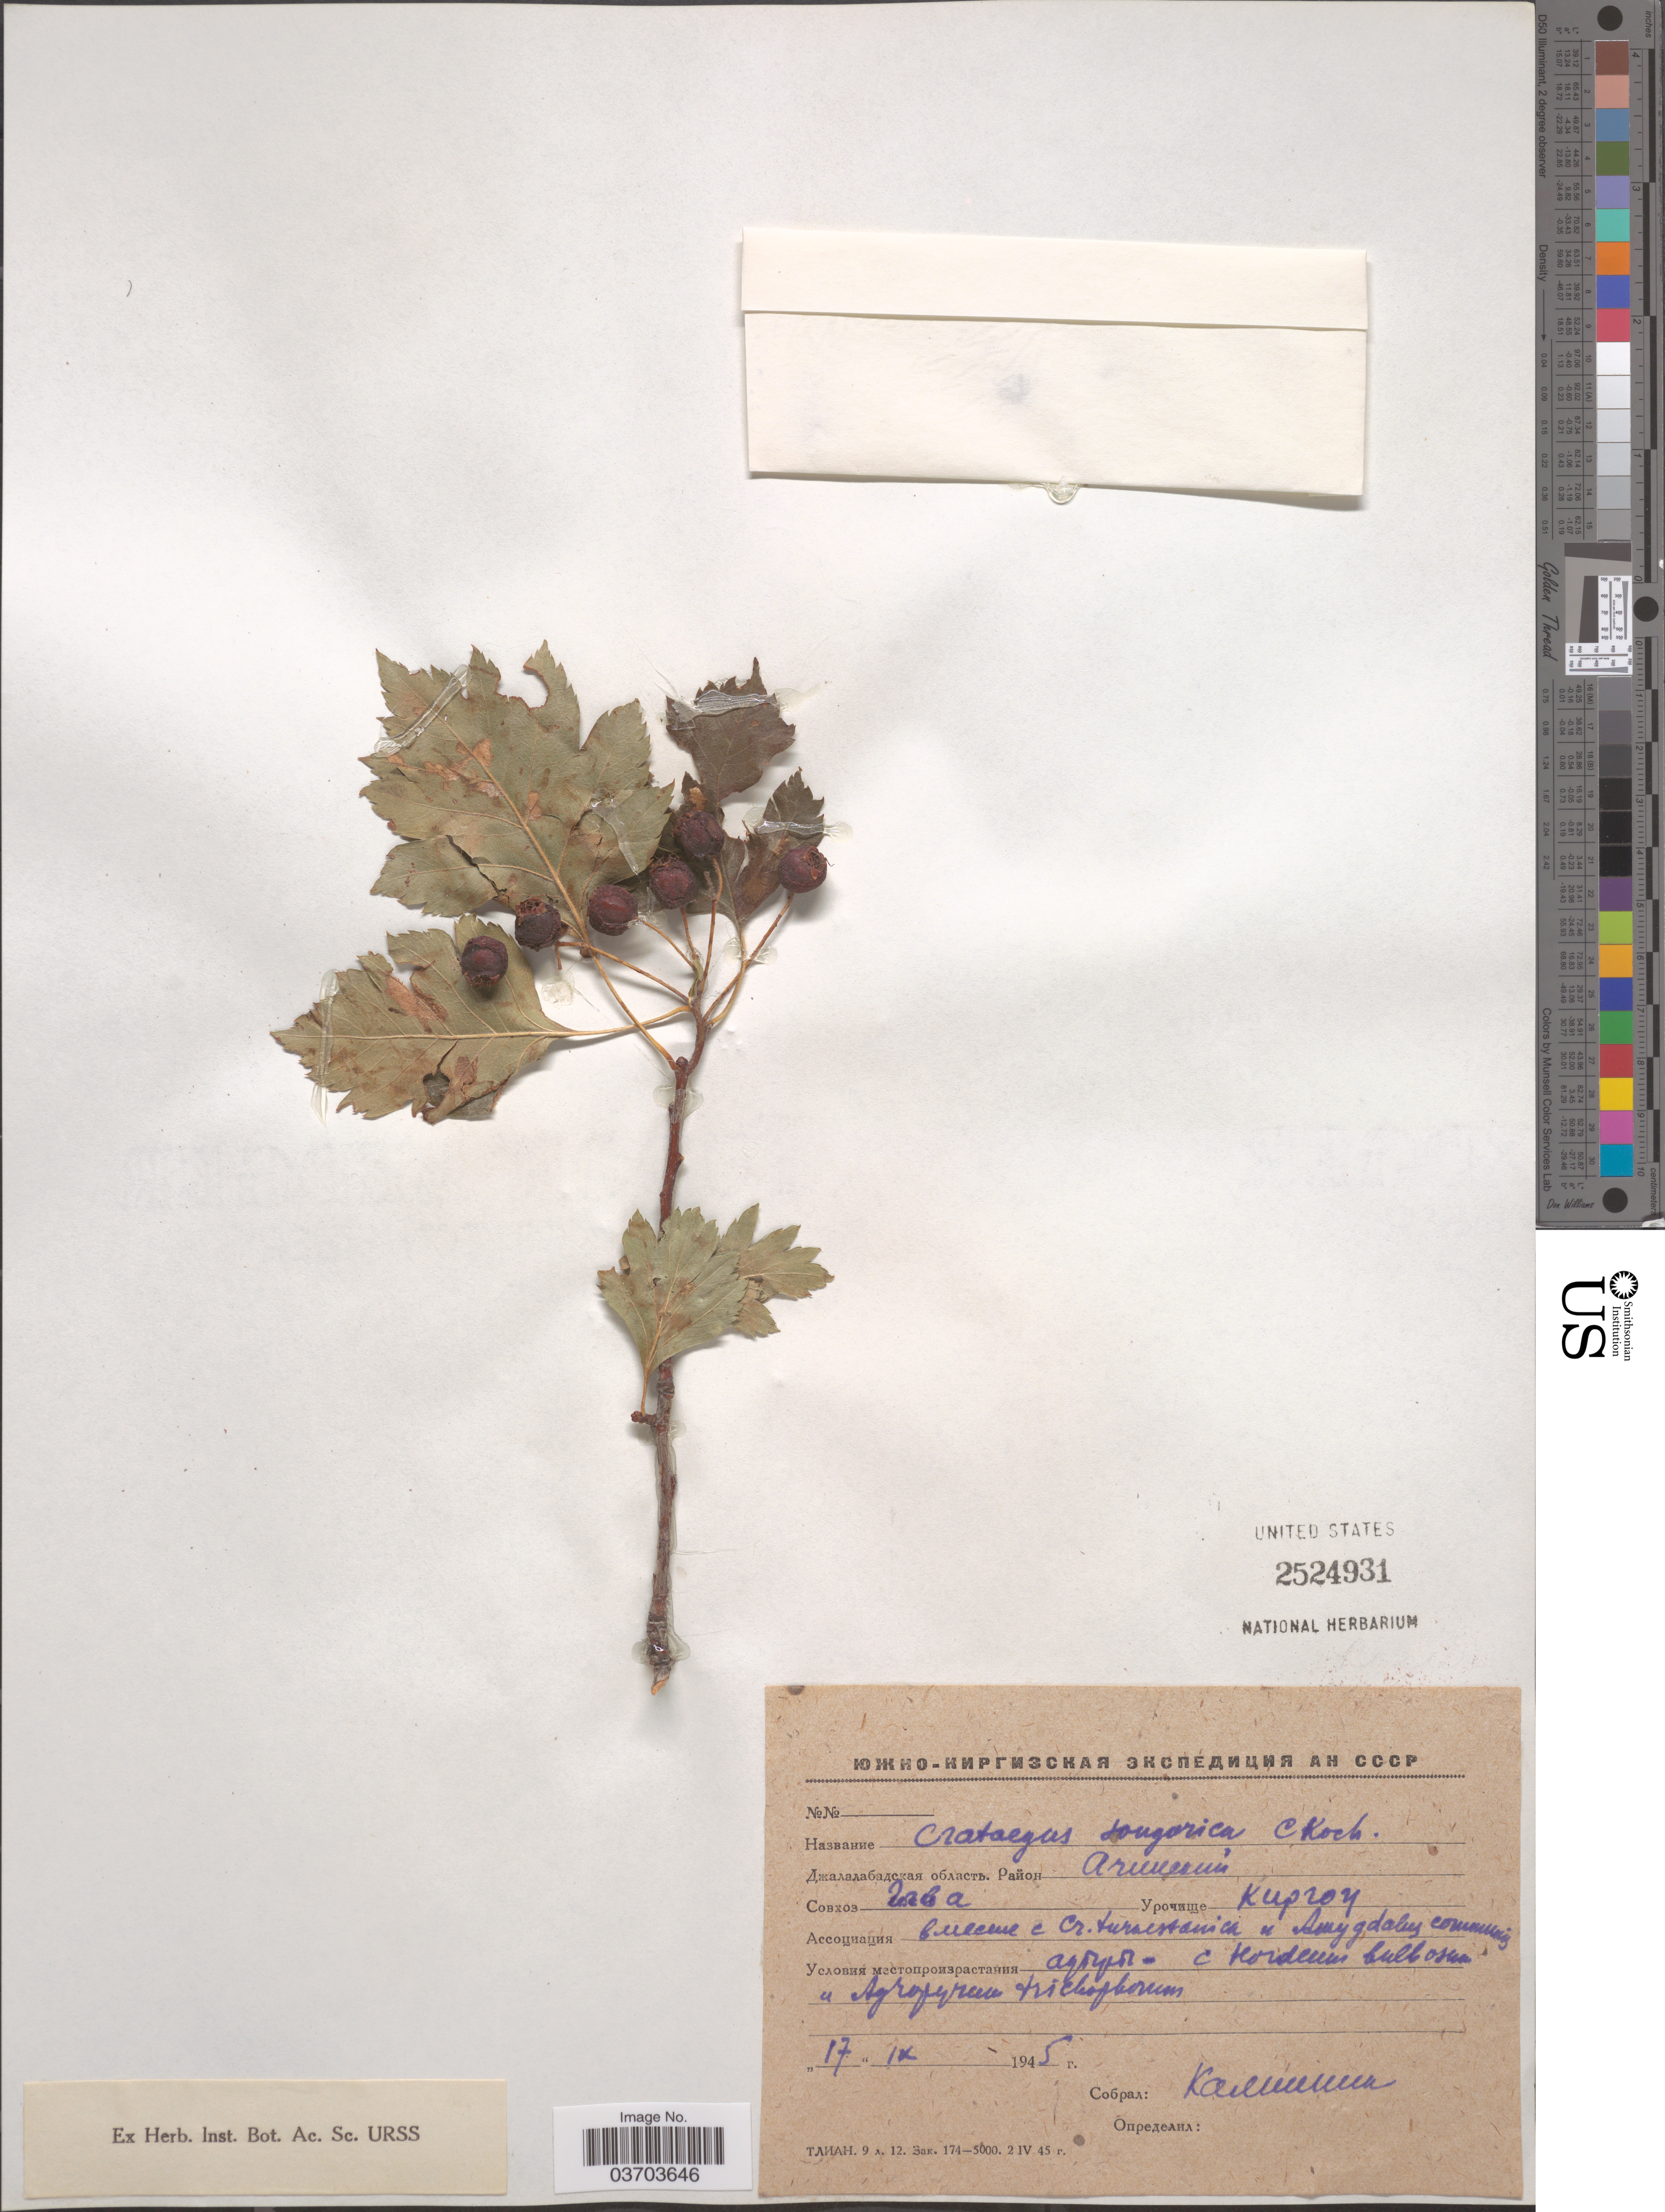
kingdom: Plantae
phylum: Tracheophyta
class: Magnoliopsida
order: Rosales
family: Rosaceae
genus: Crataegus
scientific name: Crataegus songarica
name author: K. Koch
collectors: Kalinina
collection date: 1945-09-17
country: Kyrgyzstan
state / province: Jalal-Abad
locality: Village Gava.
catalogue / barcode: US 2524931